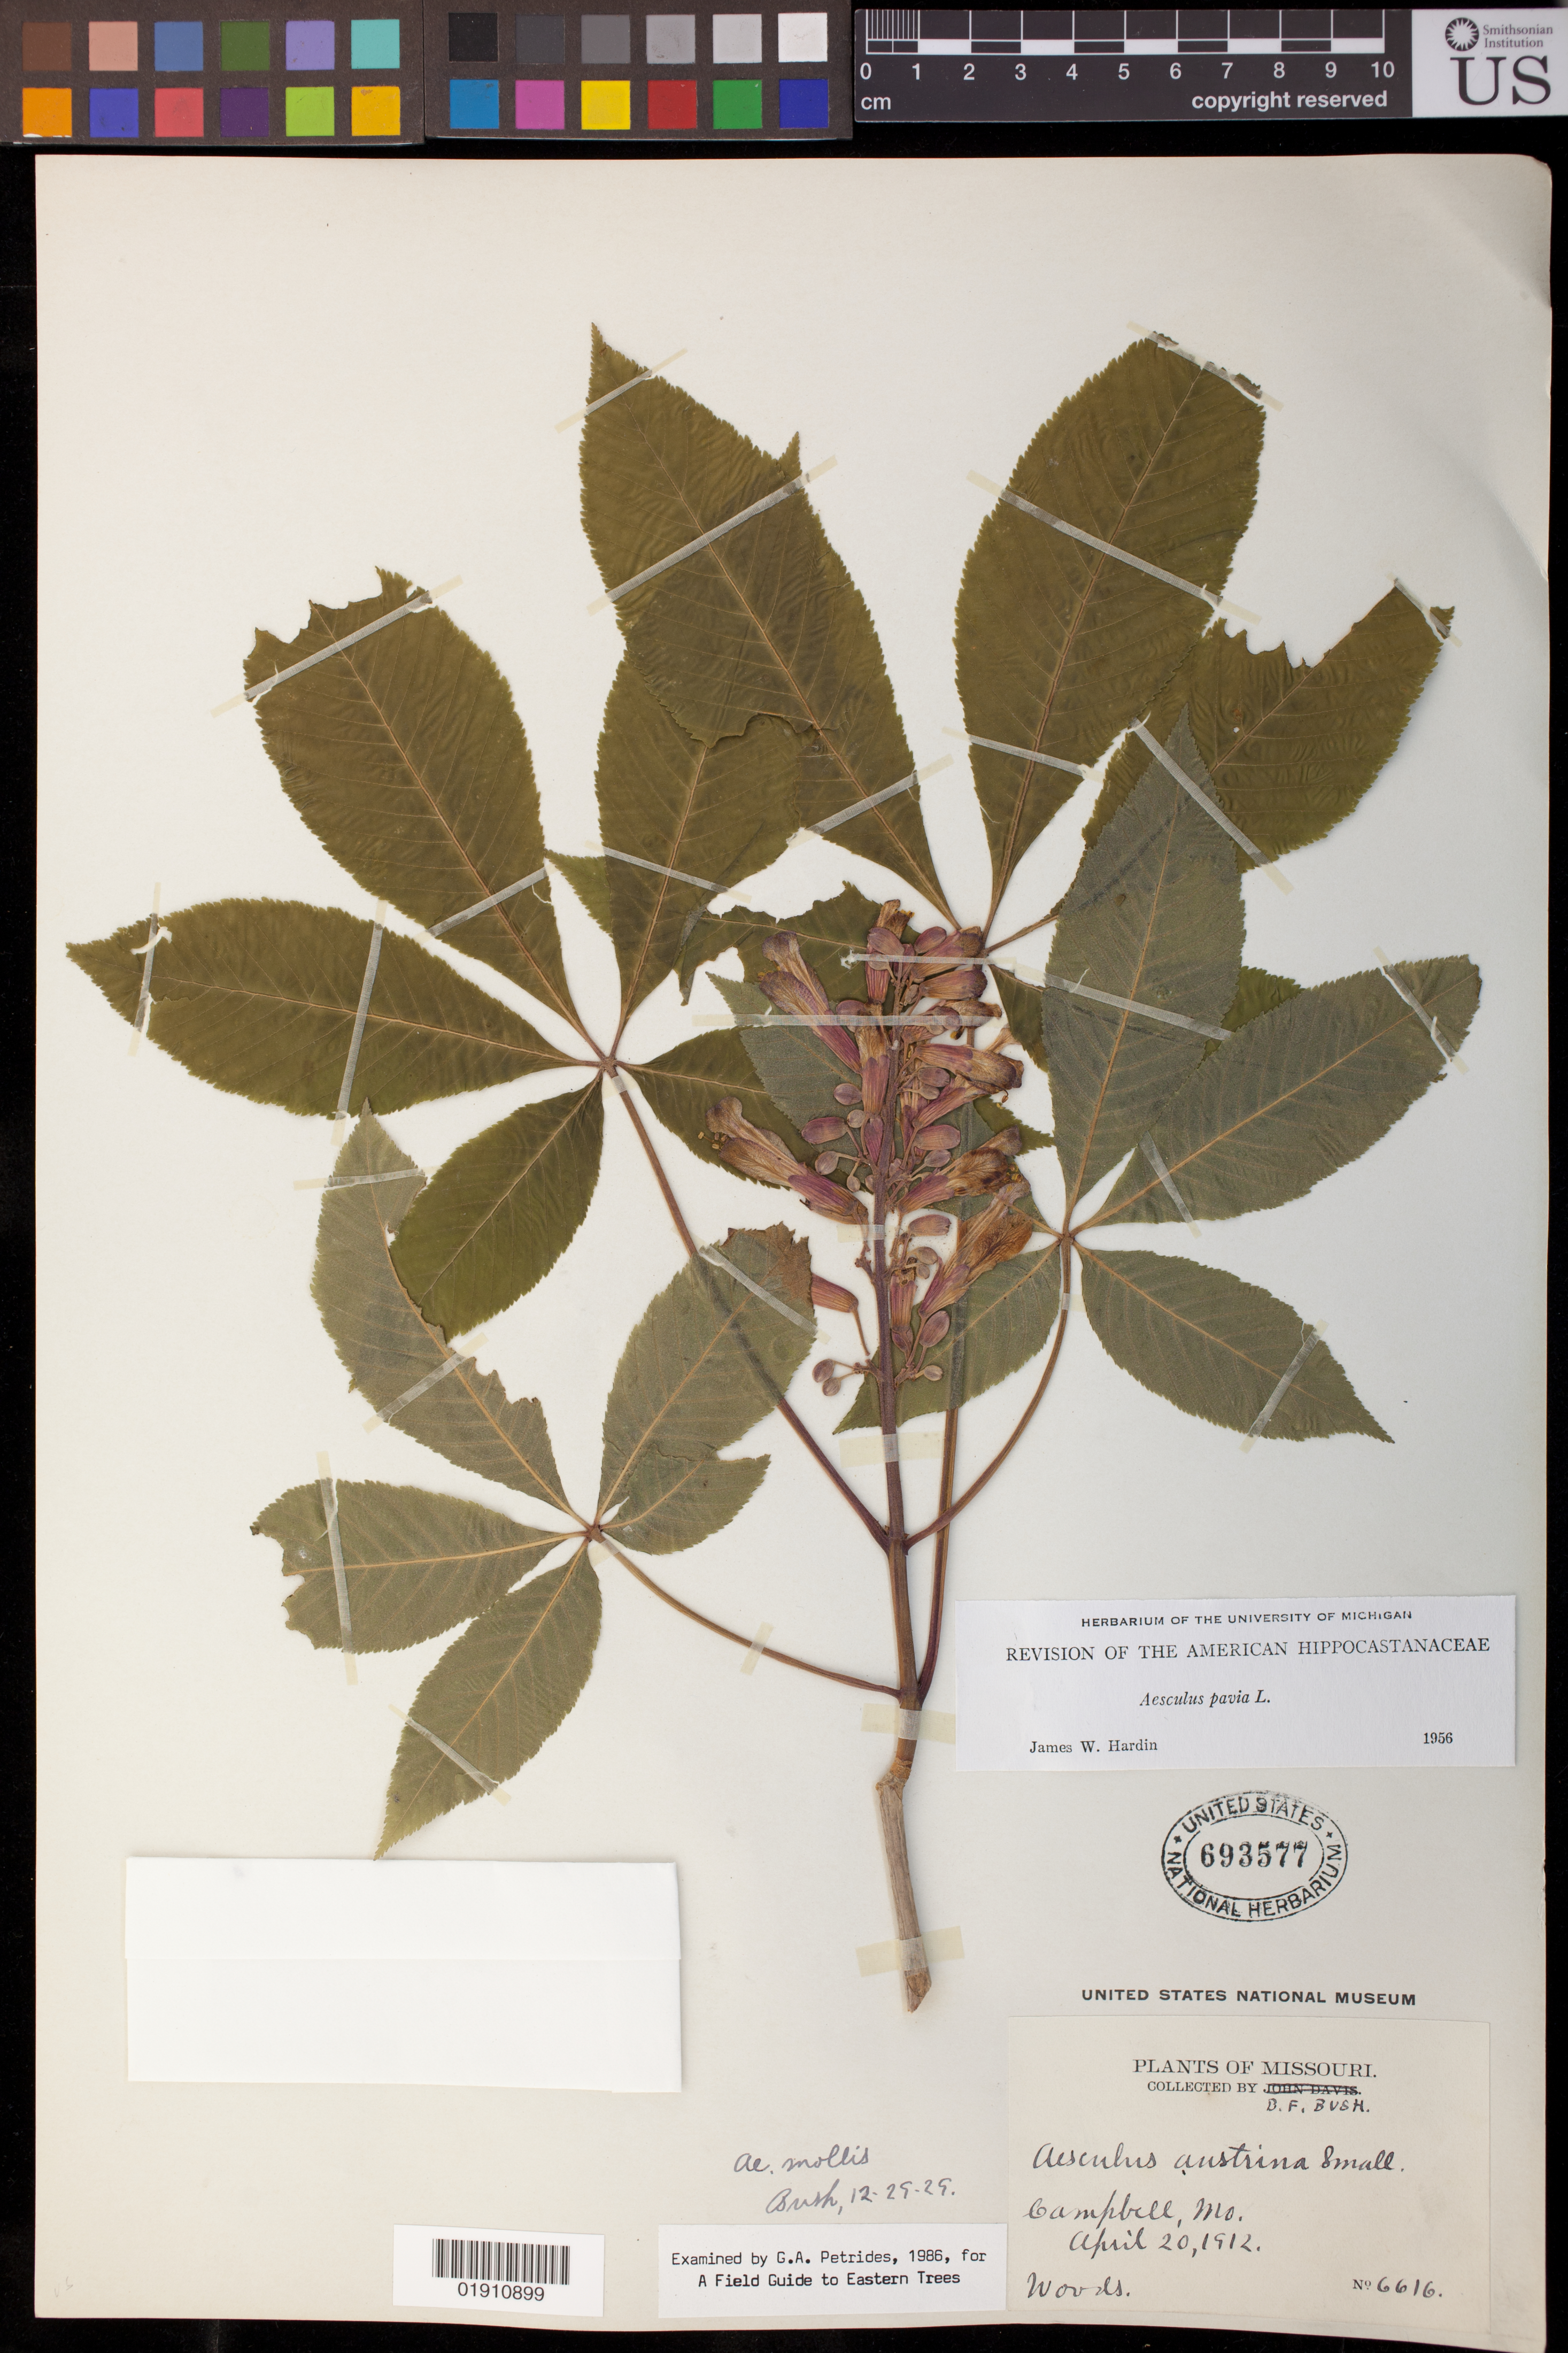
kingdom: Plantae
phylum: Tracheophyta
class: Magnoliopsida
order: Sapindales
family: Sapindaceae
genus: Aesculus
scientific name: Aesculus pavia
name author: L.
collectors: B. F. Bush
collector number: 6616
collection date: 1912-04-20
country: United States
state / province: Missouri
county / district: Dunklin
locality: Campbell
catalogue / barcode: US 693577